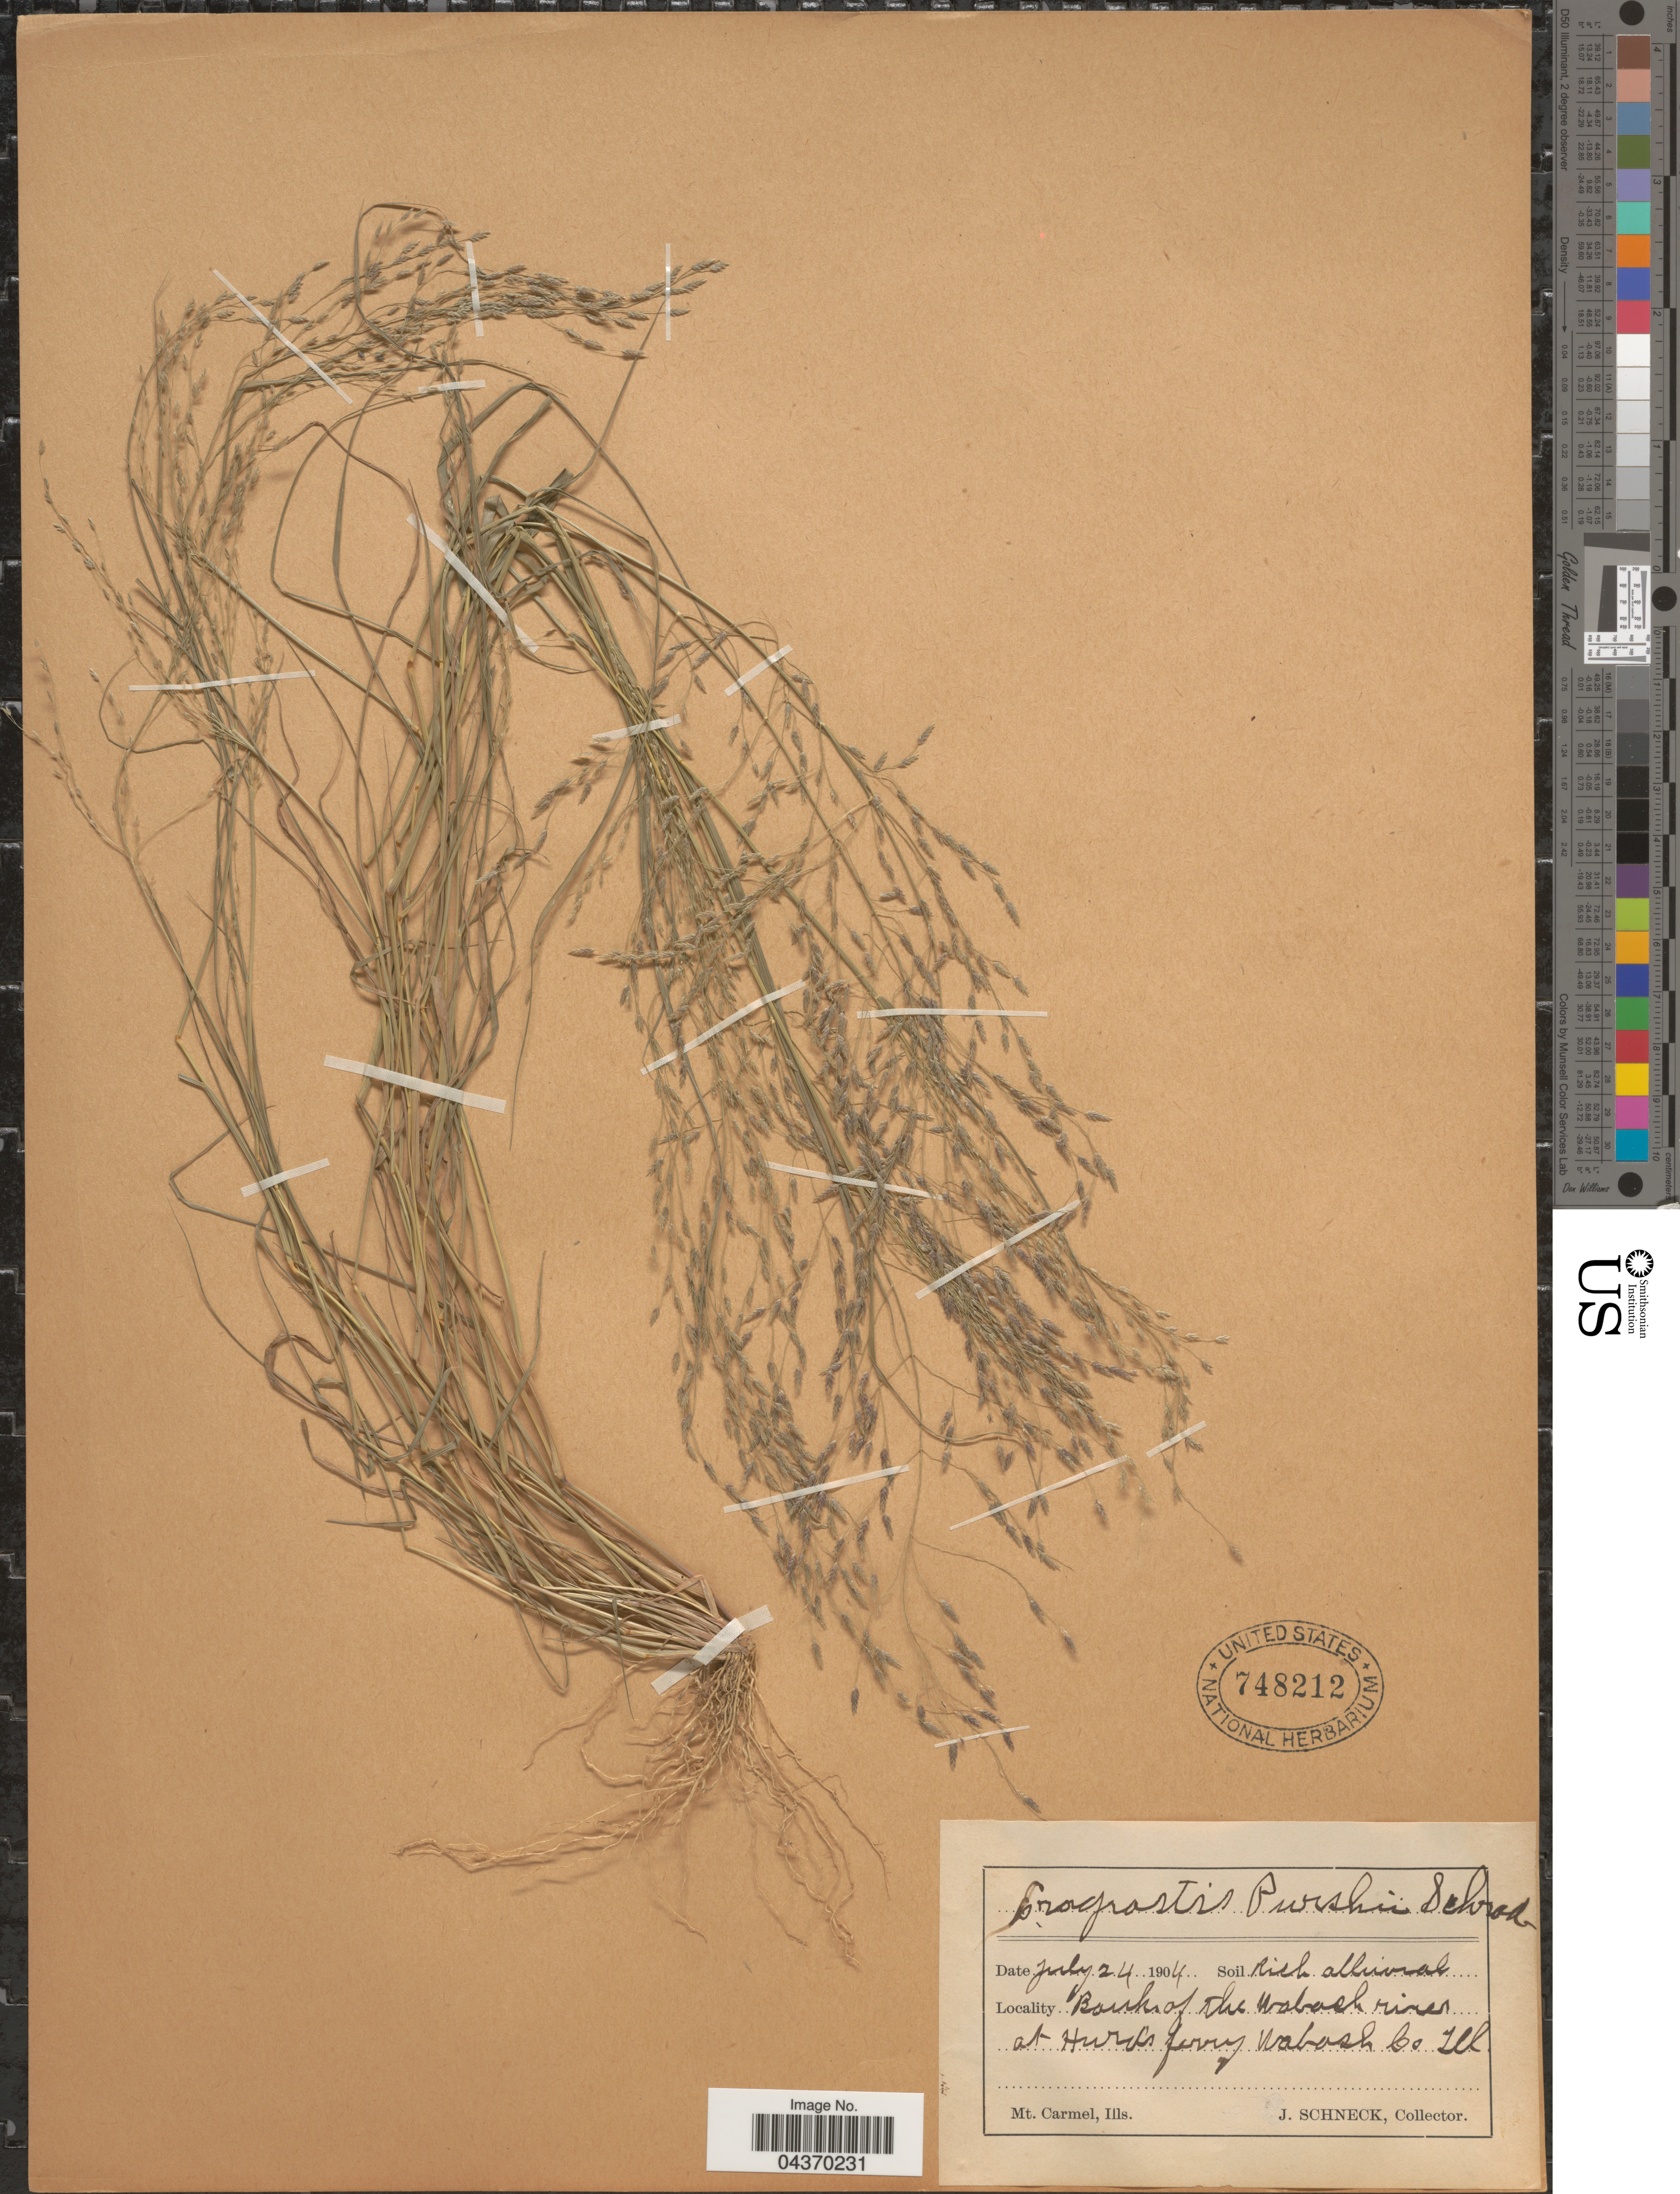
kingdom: Plantae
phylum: Tracheophyta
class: Liliopsida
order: Poales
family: Poaceae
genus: Eragrostis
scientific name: Eragrostis pectinacea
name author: (Michx.) Nees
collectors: J. Schneck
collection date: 1904-07-24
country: United States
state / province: Illinois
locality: Bank of the Wabash river at Hurds ferry Wabash Co.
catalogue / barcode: US 748212